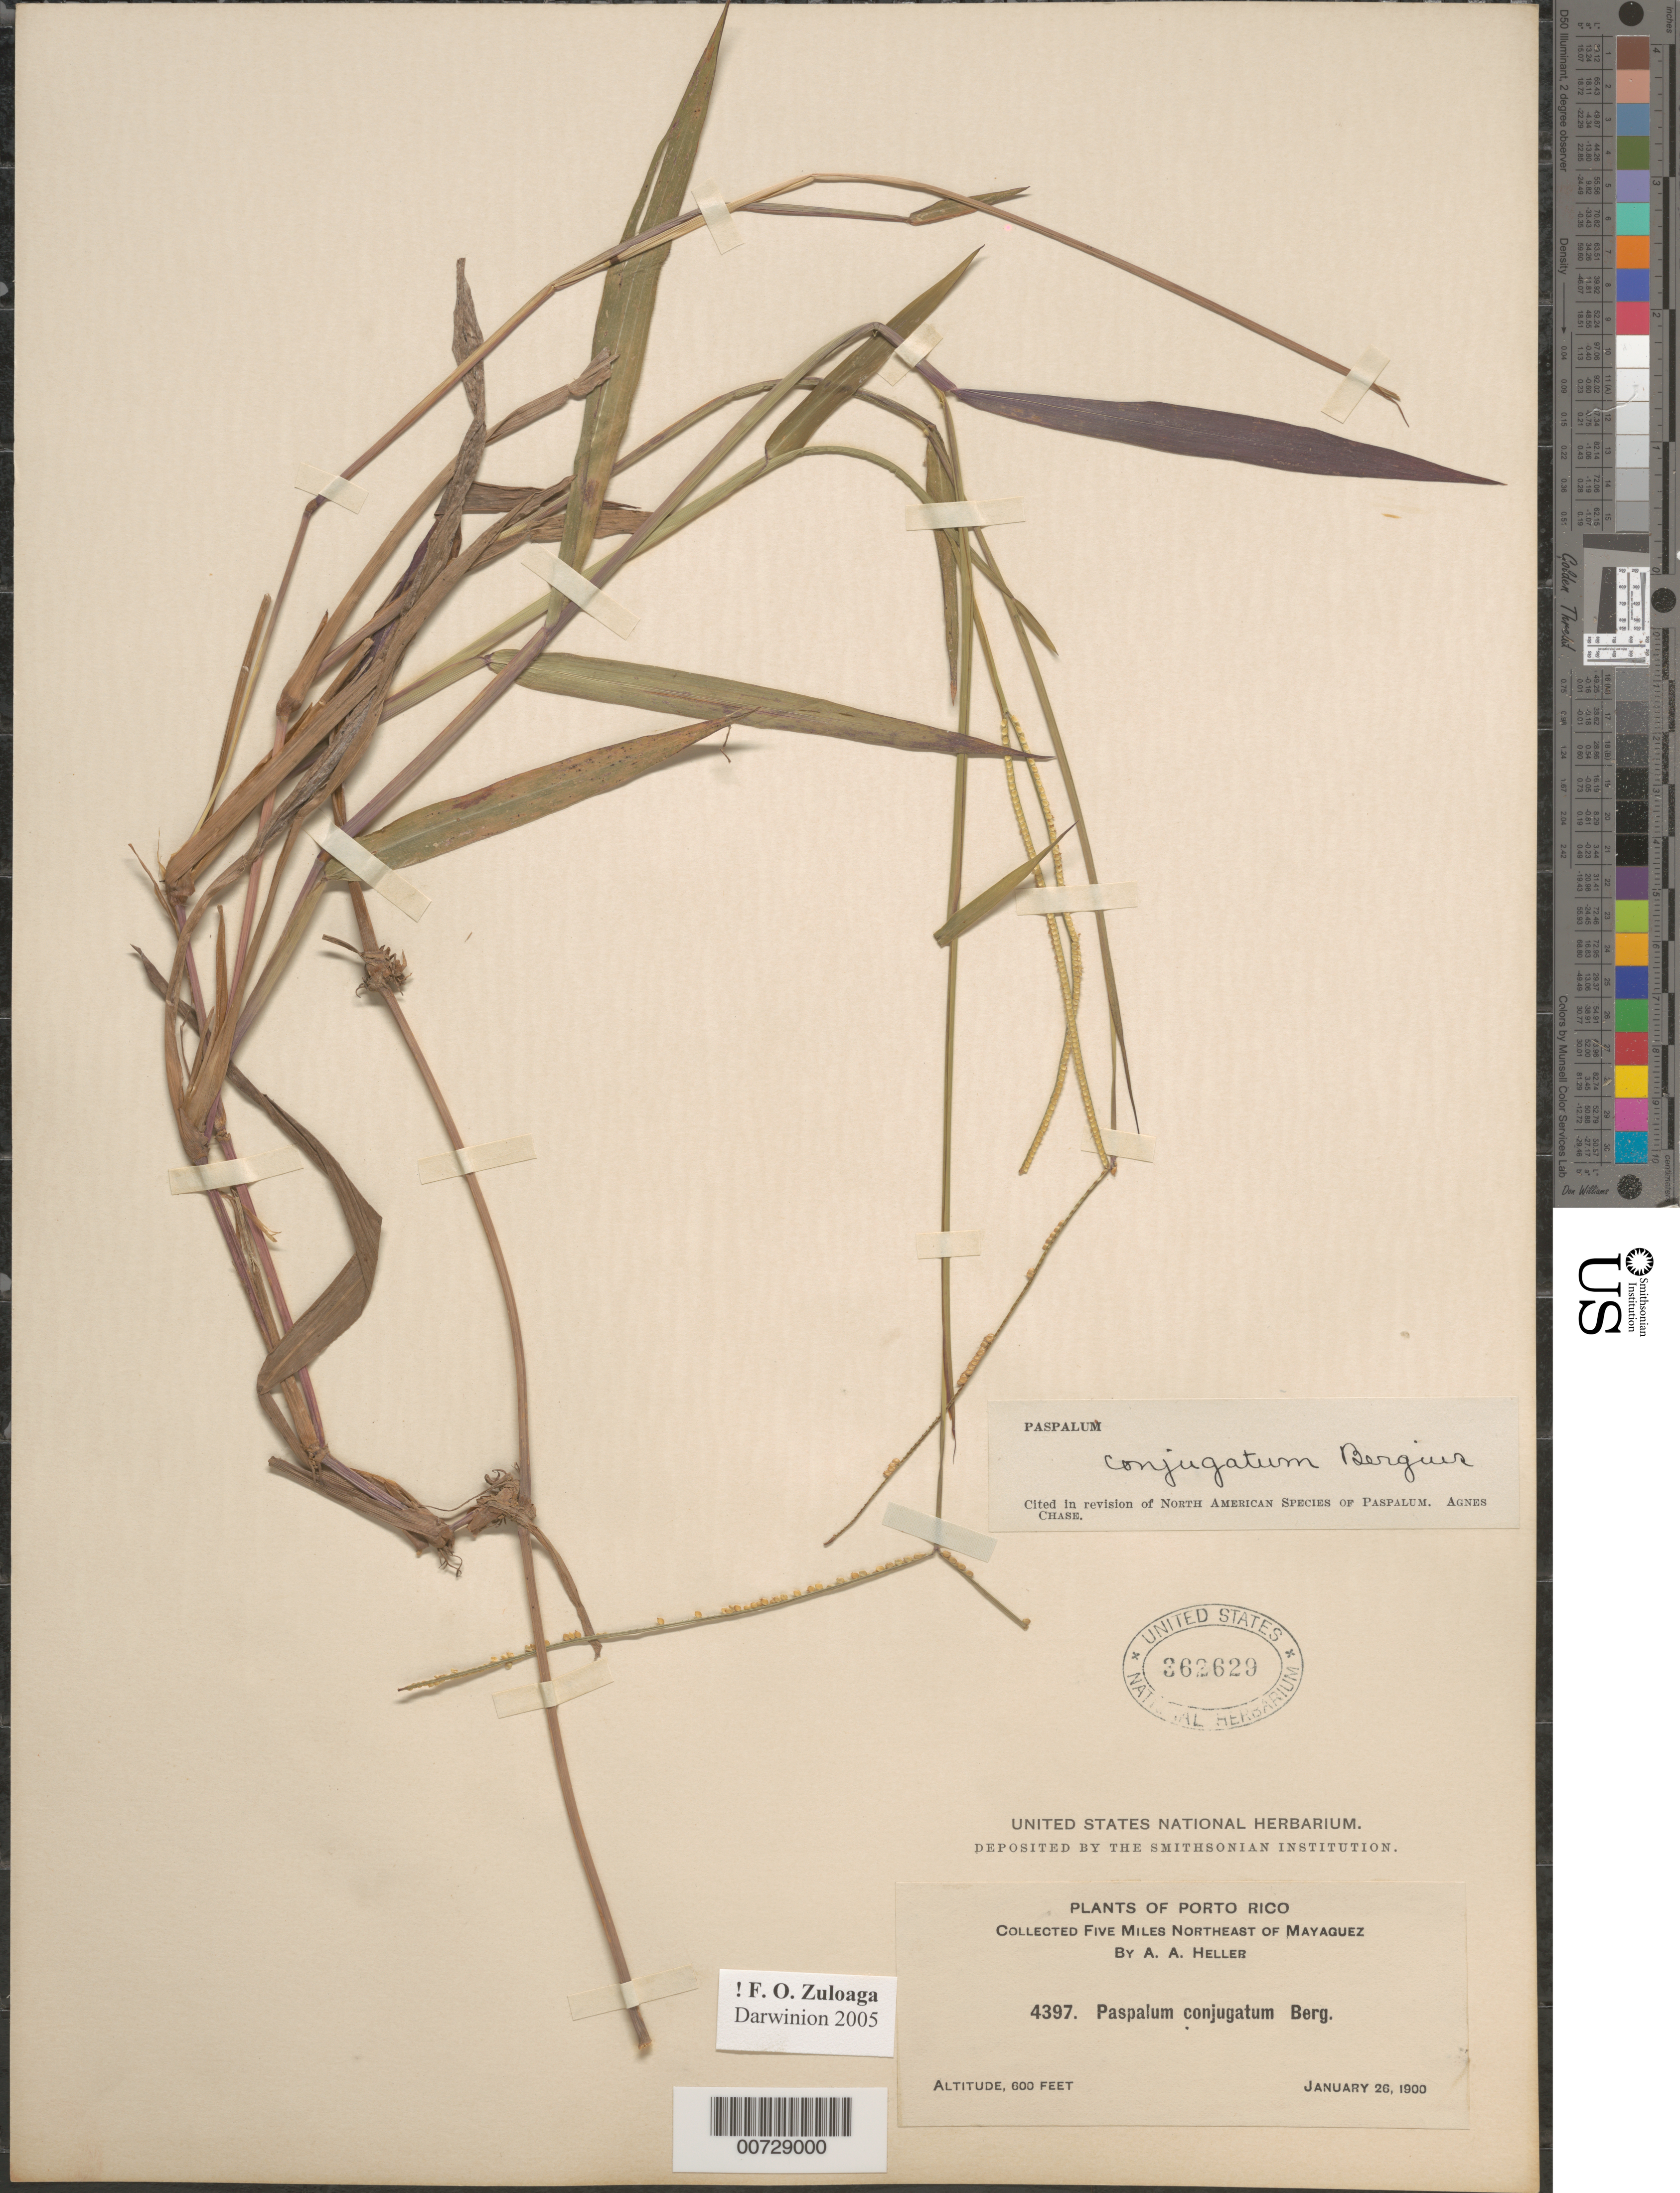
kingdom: Plantae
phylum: Tracheophyta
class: Liliopsida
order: Poales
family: Poaceae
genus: Paspalum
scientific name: Paspalum conjugatum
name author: P.J. Bergius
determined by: Chase, [M.] Agnes, (US)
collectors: A. A. Heller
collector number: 4397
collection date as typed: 26 Jan 1900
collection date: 1900-01-26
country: Puerto Rico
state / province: Mayagüez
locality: Mayaguez, 5 mi NE of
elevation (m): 183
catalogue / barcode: US 362629